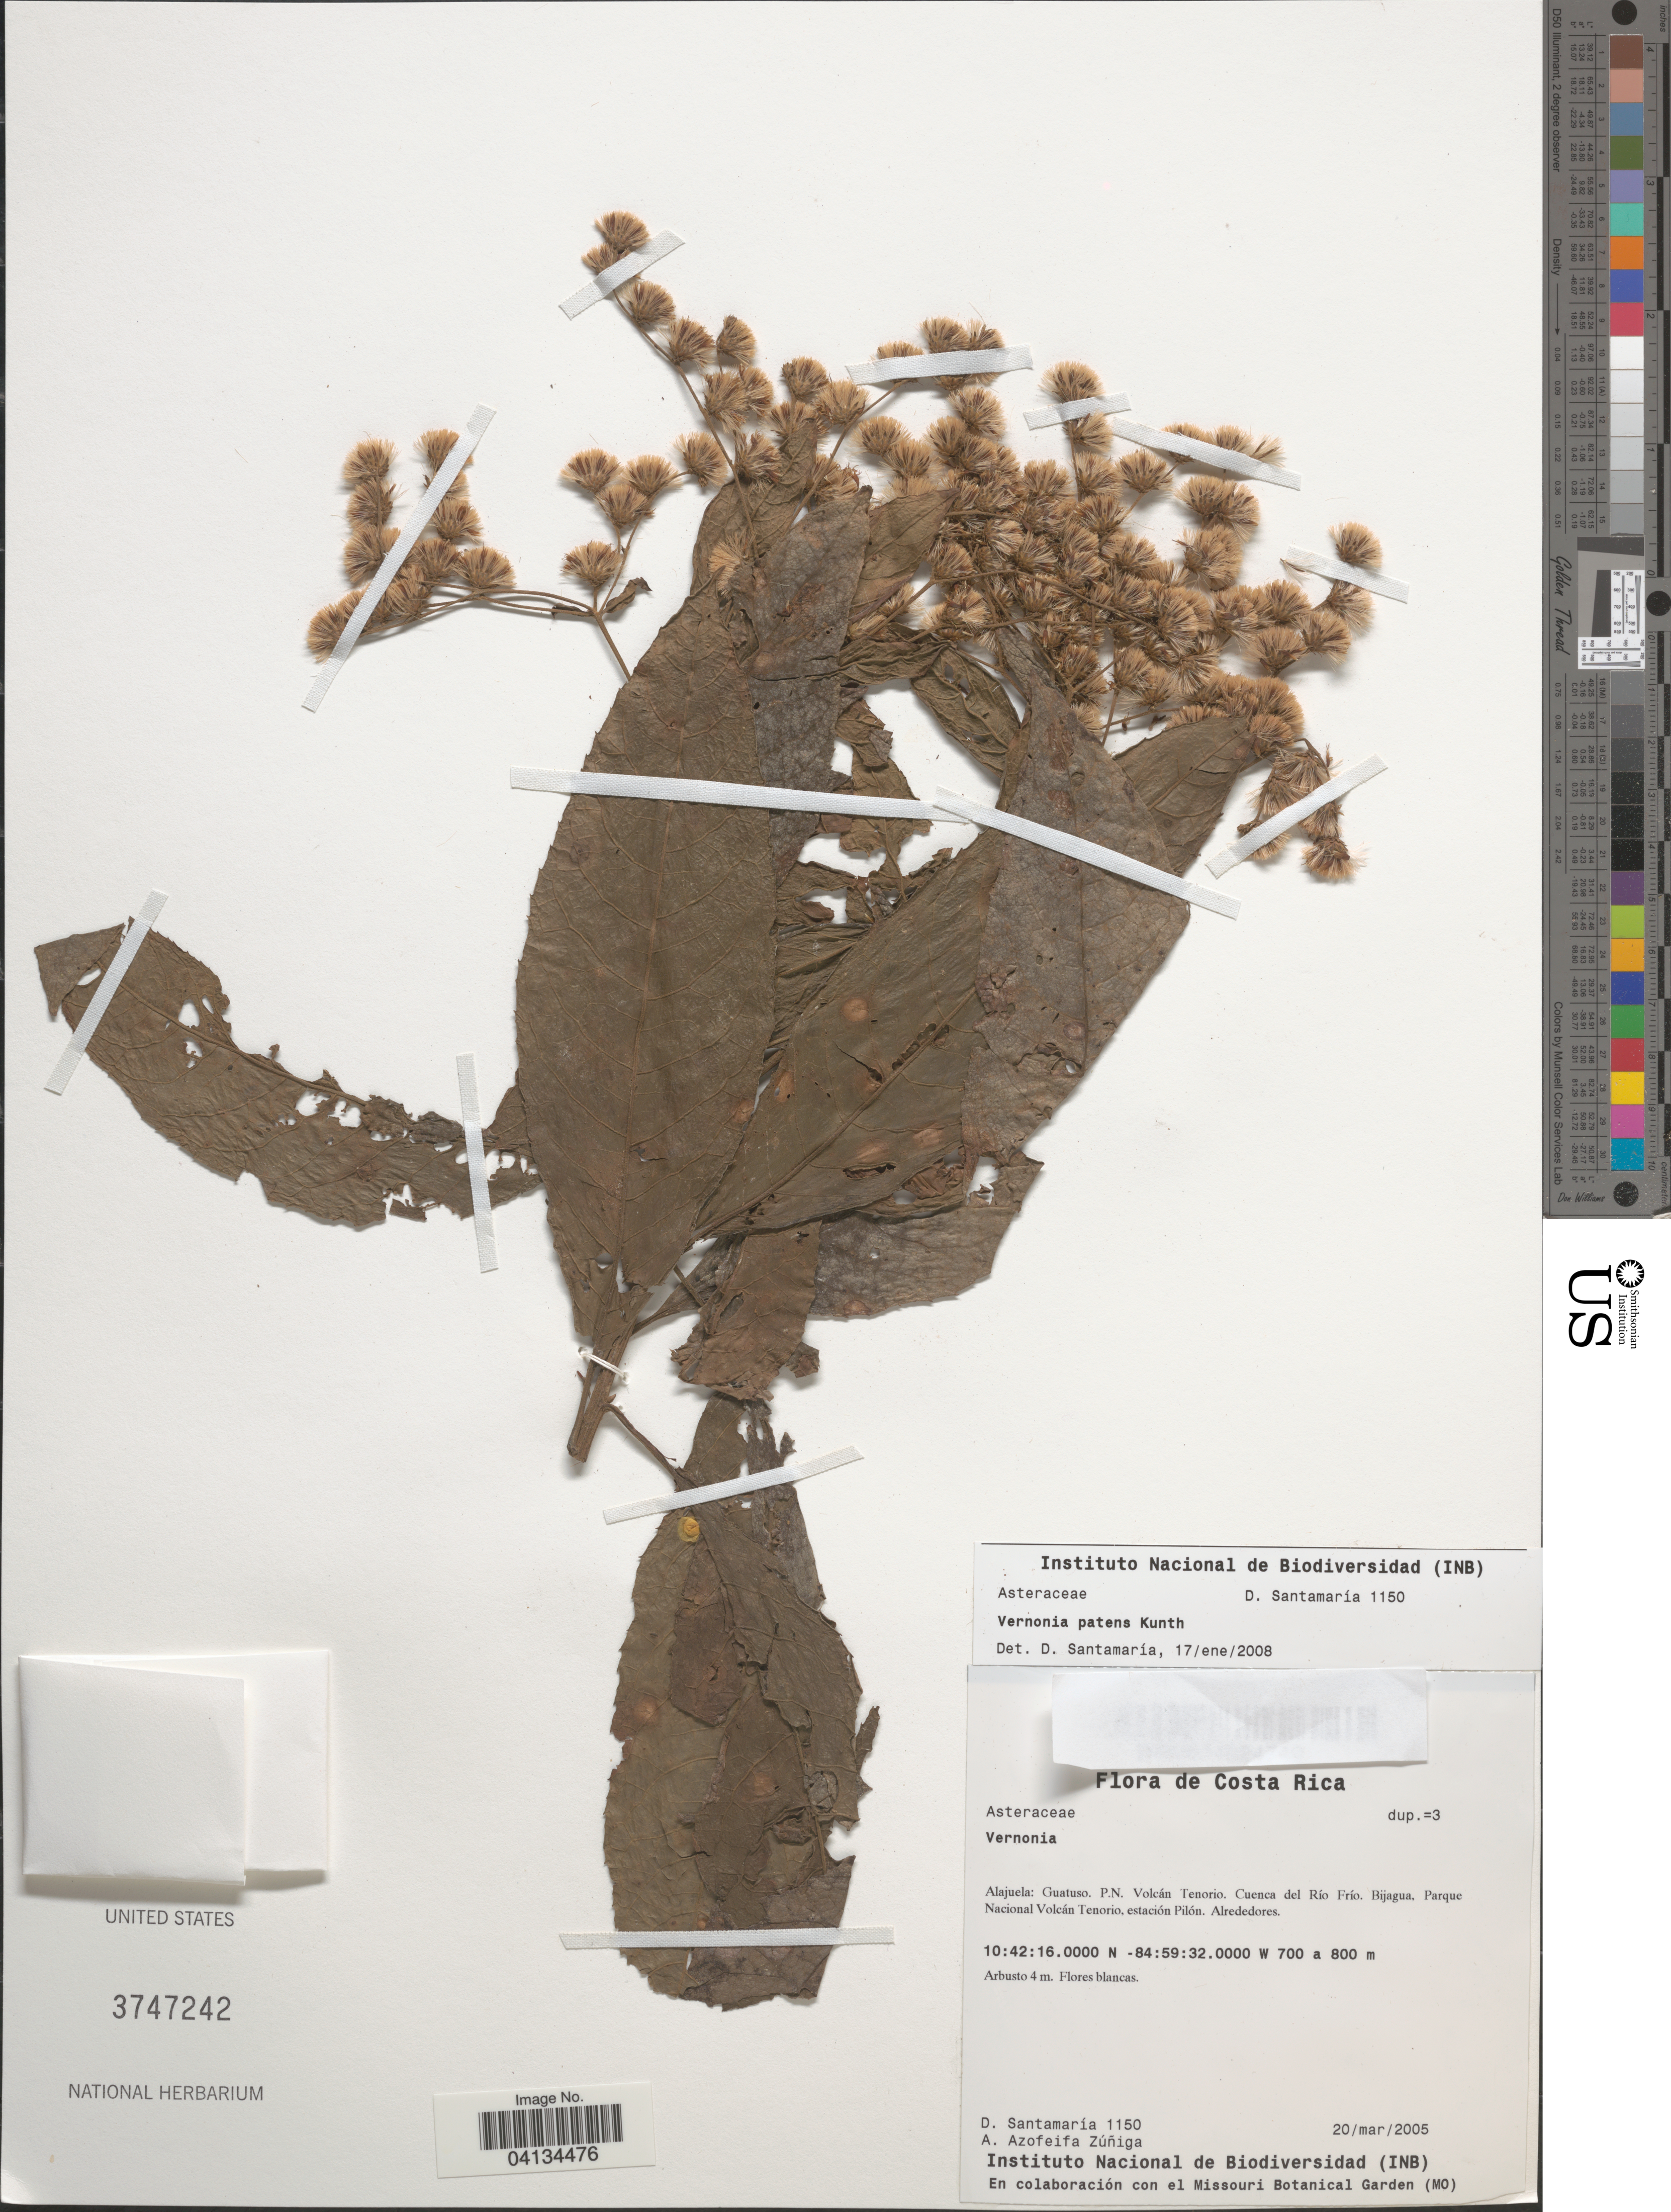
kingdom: Plantae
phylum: Tracheophyta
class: Magnoliopsida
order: Asterales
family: Asteraceae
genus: Vernonanthura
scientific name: Vernonanthura patens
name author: (Kunth) H. Rob.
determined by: Renon, Polla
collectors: D. Santamaria & A. Azofeifa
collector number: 1150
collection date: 2005-03-20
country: Costa Rica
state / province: Alajuela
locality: Guatuso. P.N. Volcán Tenorio. Cuenca del Río Frío. Bijagua, Parque Nacional Volcán Tenorio, estación Pilón. Alrededores.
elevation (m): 700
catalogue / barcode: US 3747242